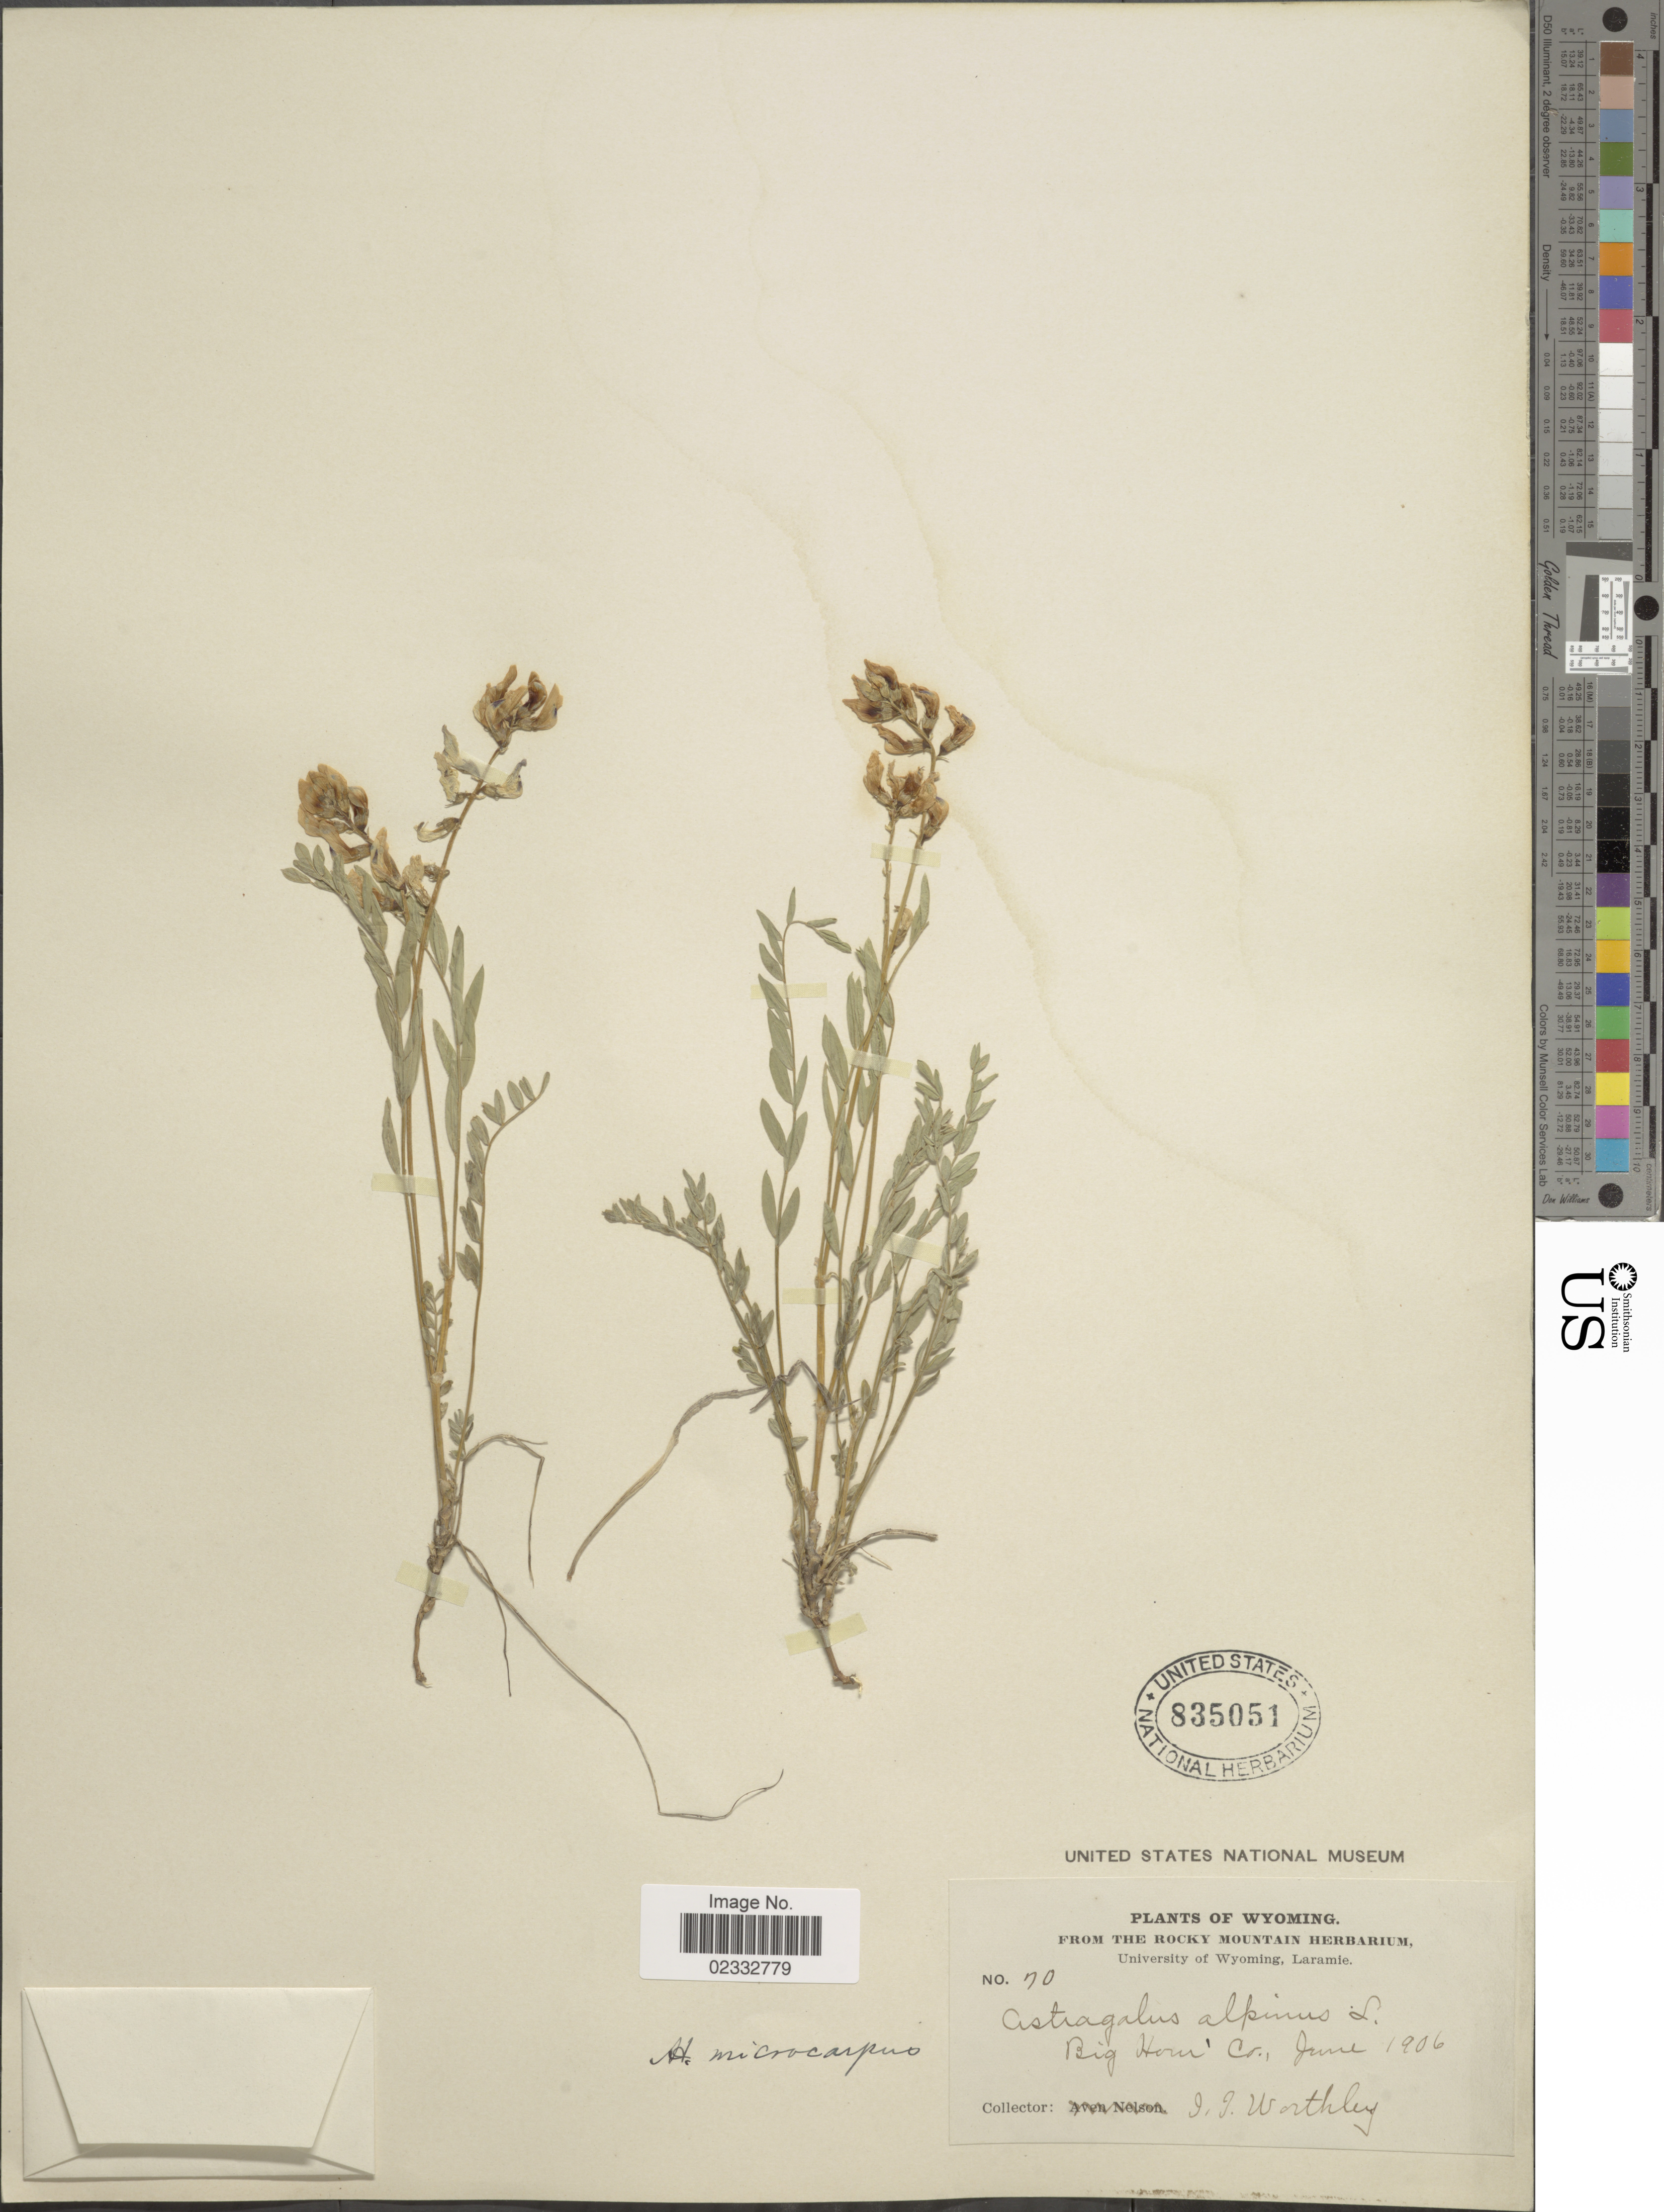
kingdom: Plantae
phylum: Tracheophyta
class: Magnoliopsida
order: Fabales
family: Fabaceae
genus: Astragalus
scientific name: Astragalus microcarpus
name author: A. DC.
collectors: I. Worthley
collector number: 70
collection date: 1906-06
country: United States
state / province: Wyoming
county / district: Big Horn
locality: Big Horn Co.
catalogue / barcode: US 835051